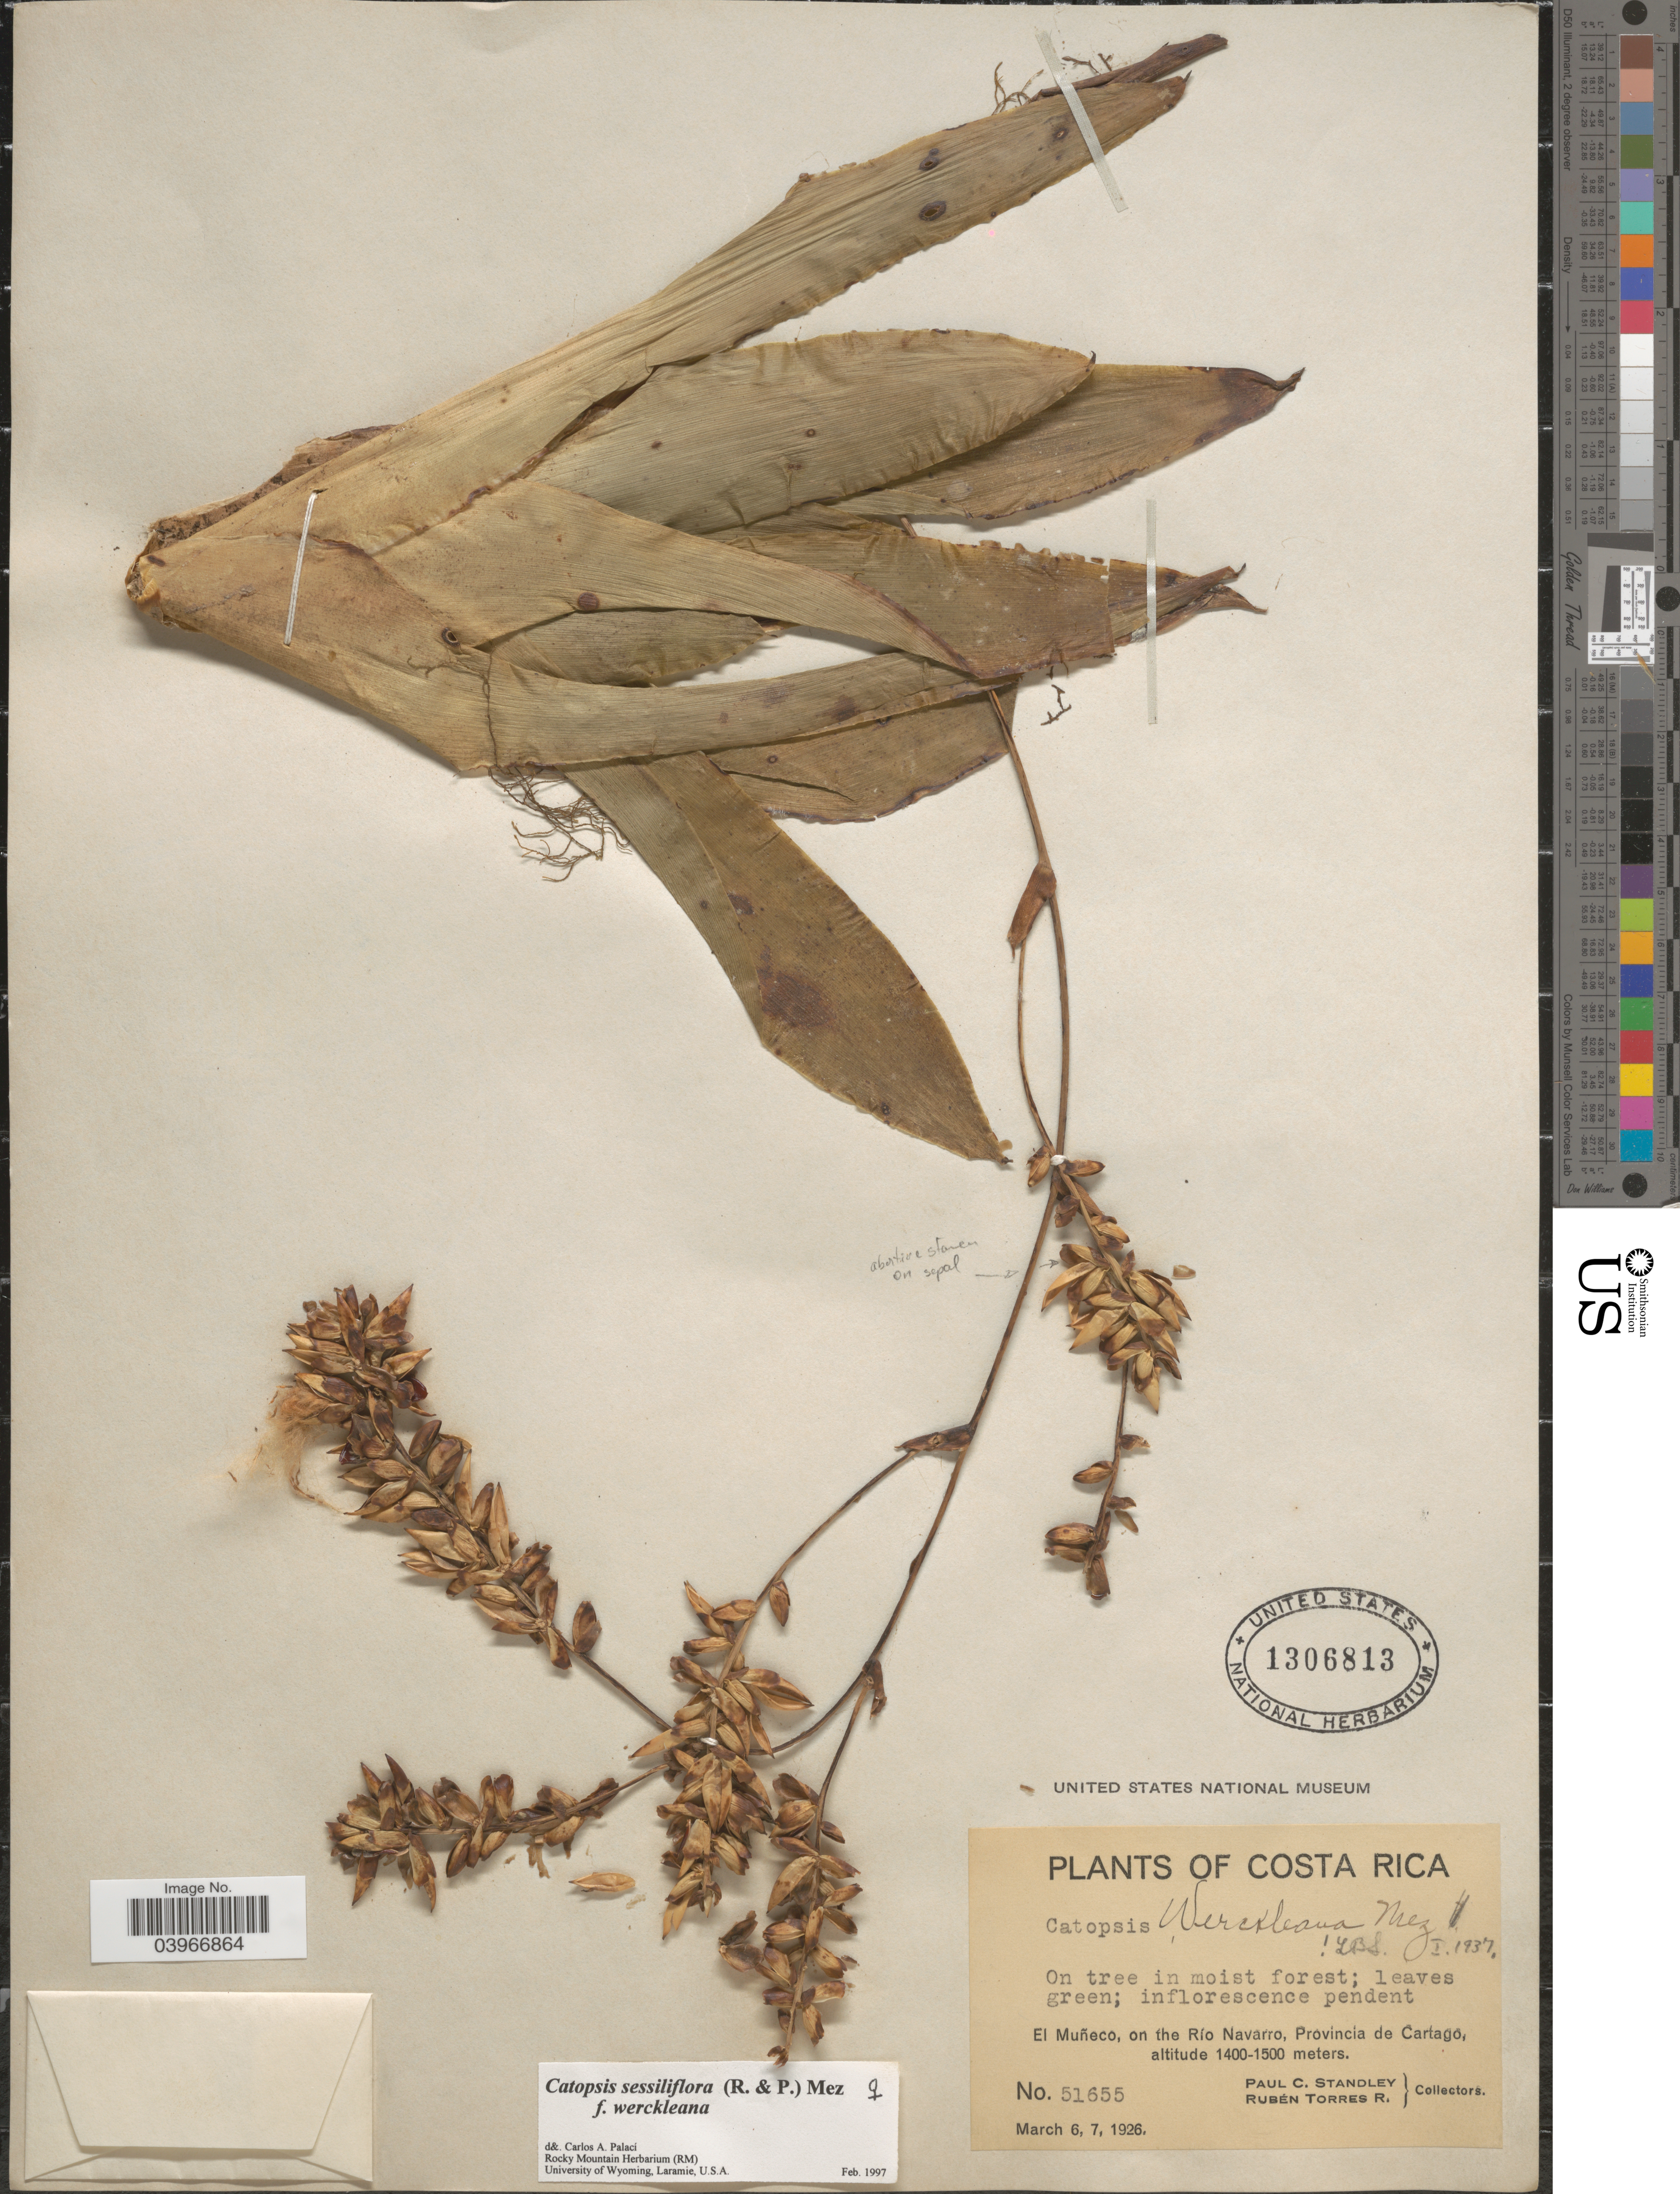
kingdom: Plantae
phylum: Tracheophyta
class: Liliopsida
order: Poales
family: Bromeliaceae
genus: Catopsis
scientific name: Catopsis sessiliflora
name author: (Ruiz & Pav.) Mez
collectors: P. C. Standley & R. Torres Rojas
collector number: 51655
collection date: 1926-03-06/1926-03-07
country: Costa Rica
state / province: Cartago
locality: El Muñeco, on the Río Navarro.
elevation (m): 1400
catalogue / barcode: US 1306813